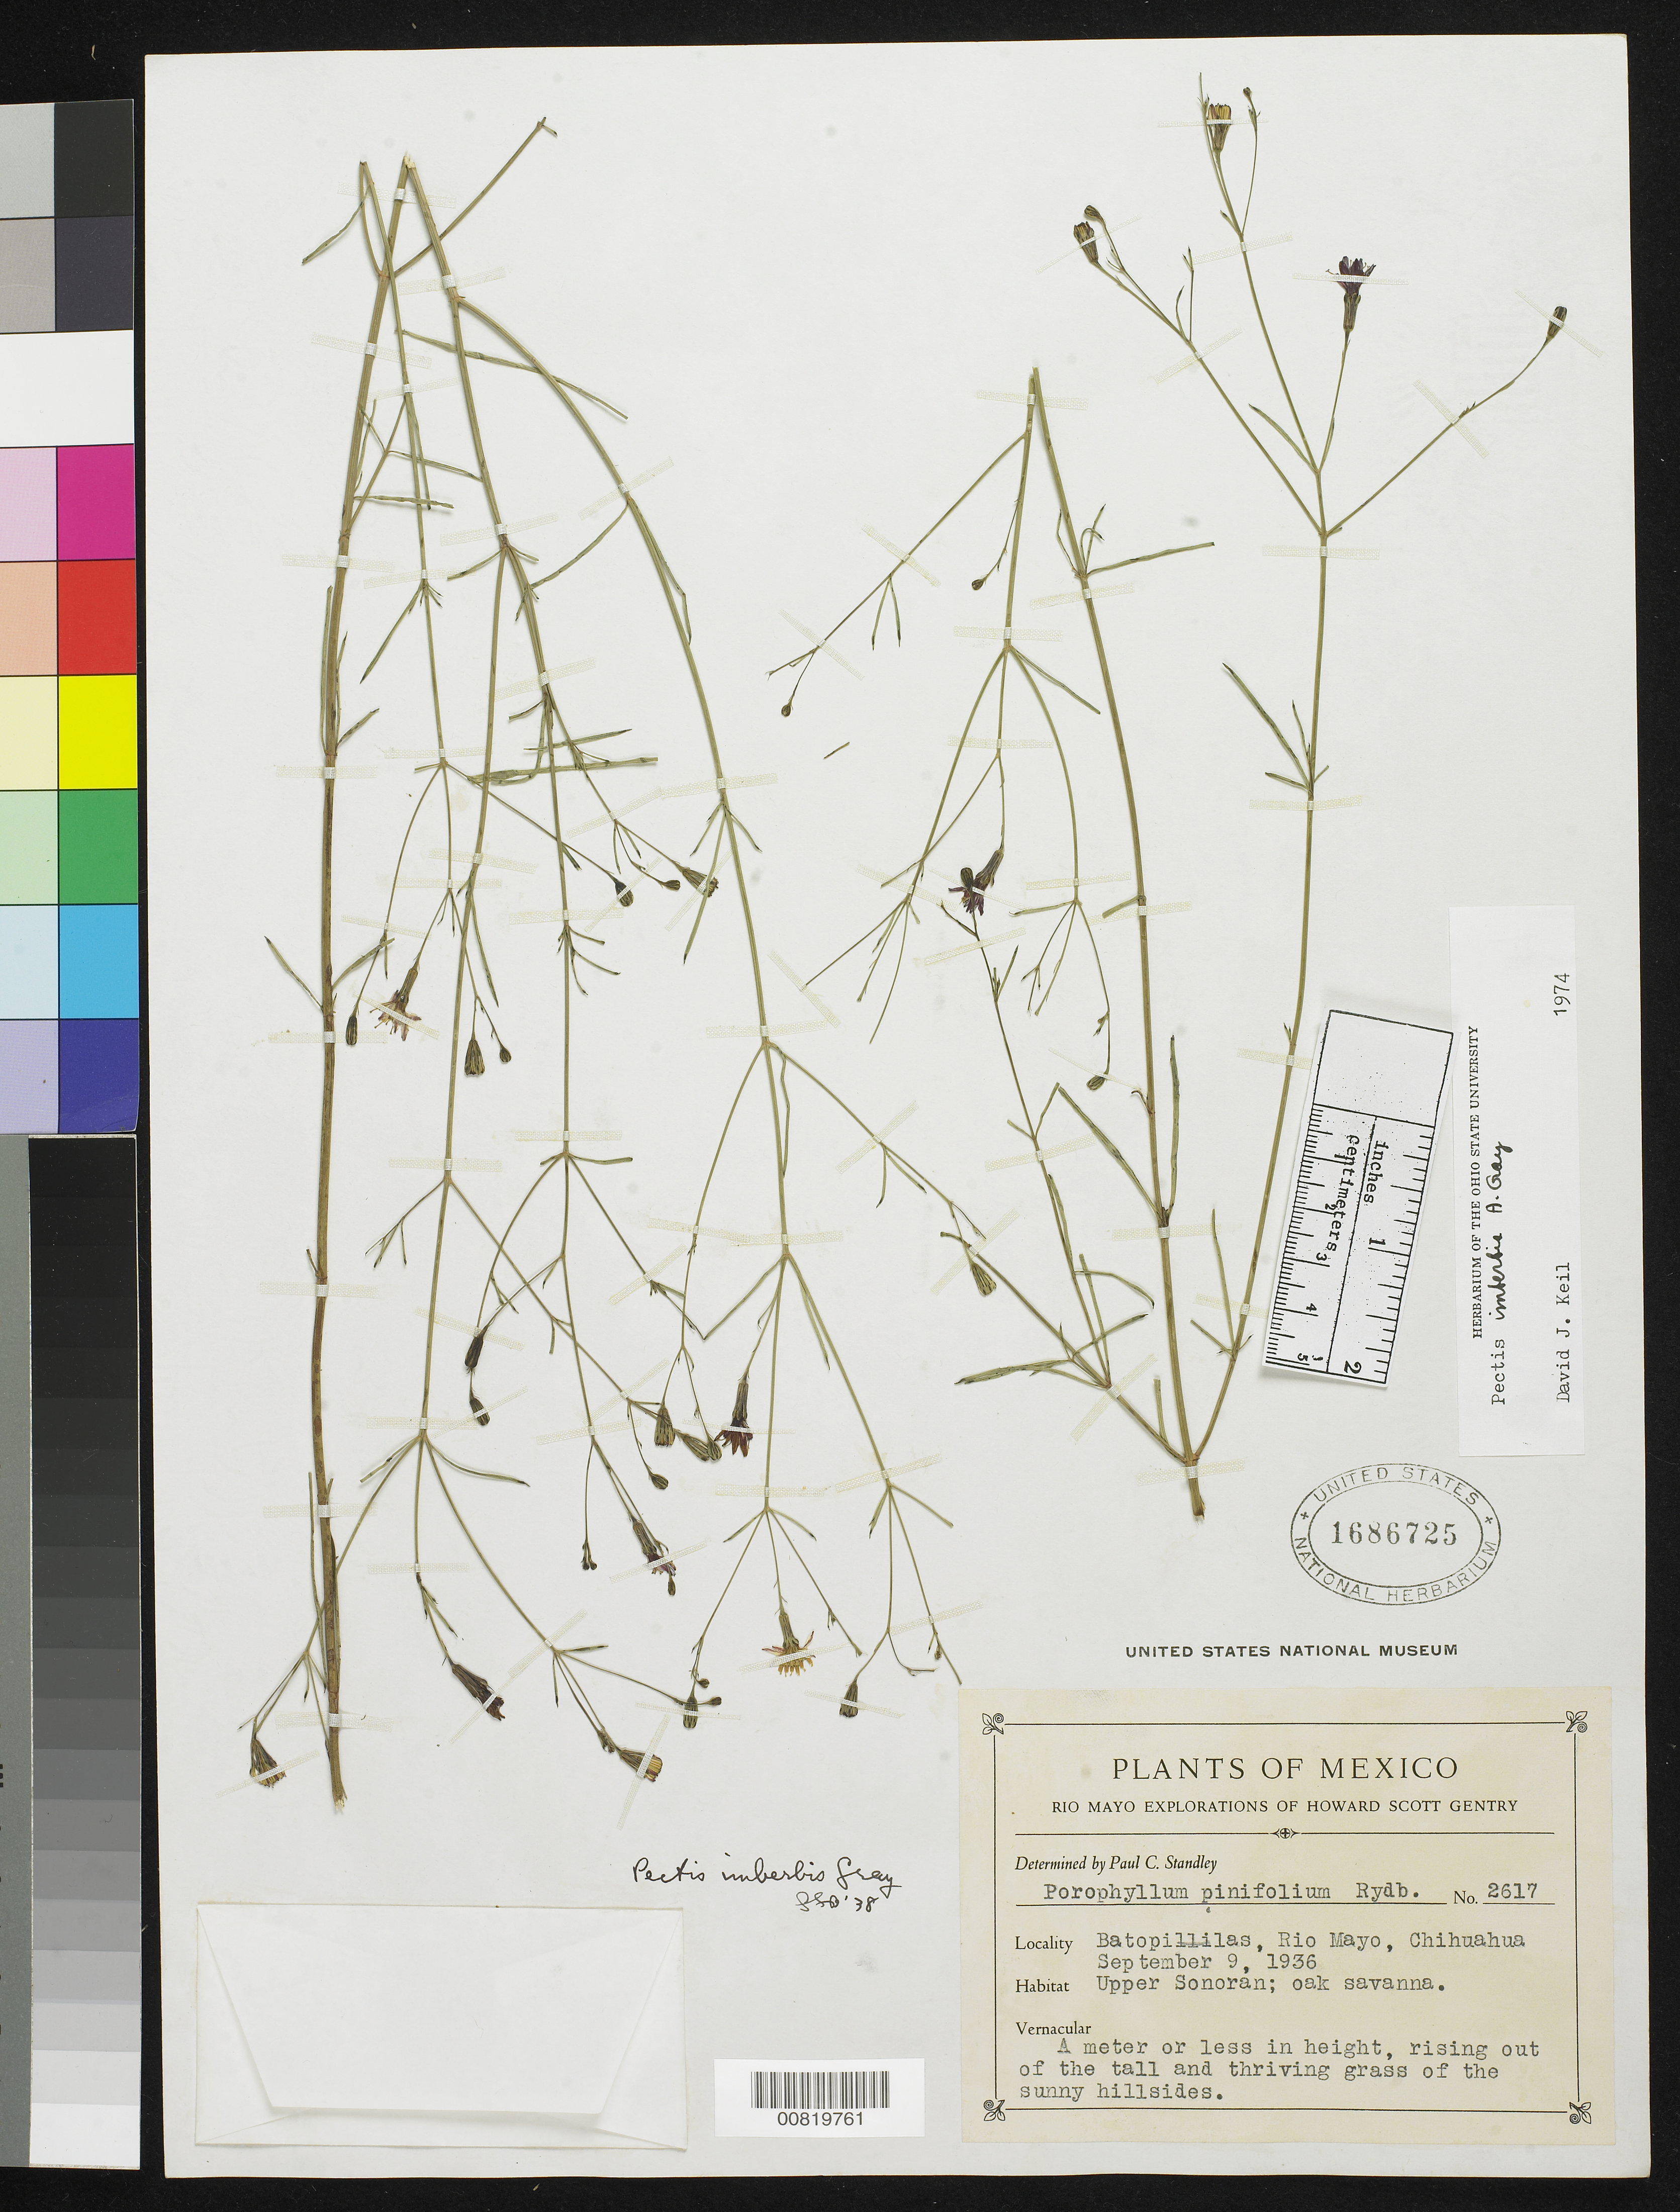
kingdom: Plantae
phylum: Tracheophyta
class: Magnoliopsida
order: Asterales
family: Asteraceae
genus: Pectis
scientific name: Pectis imberbis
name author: A. Gray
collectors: H. S. Gentry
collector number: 2617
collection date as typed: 09 Sep 1936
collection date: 1936-09-09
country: Mexico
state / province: Chihuahua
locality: Batopilas, Rio Mayo, Chihuahua.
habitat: Upper Sonoran; Oak savanna.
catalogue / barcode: US 1686725